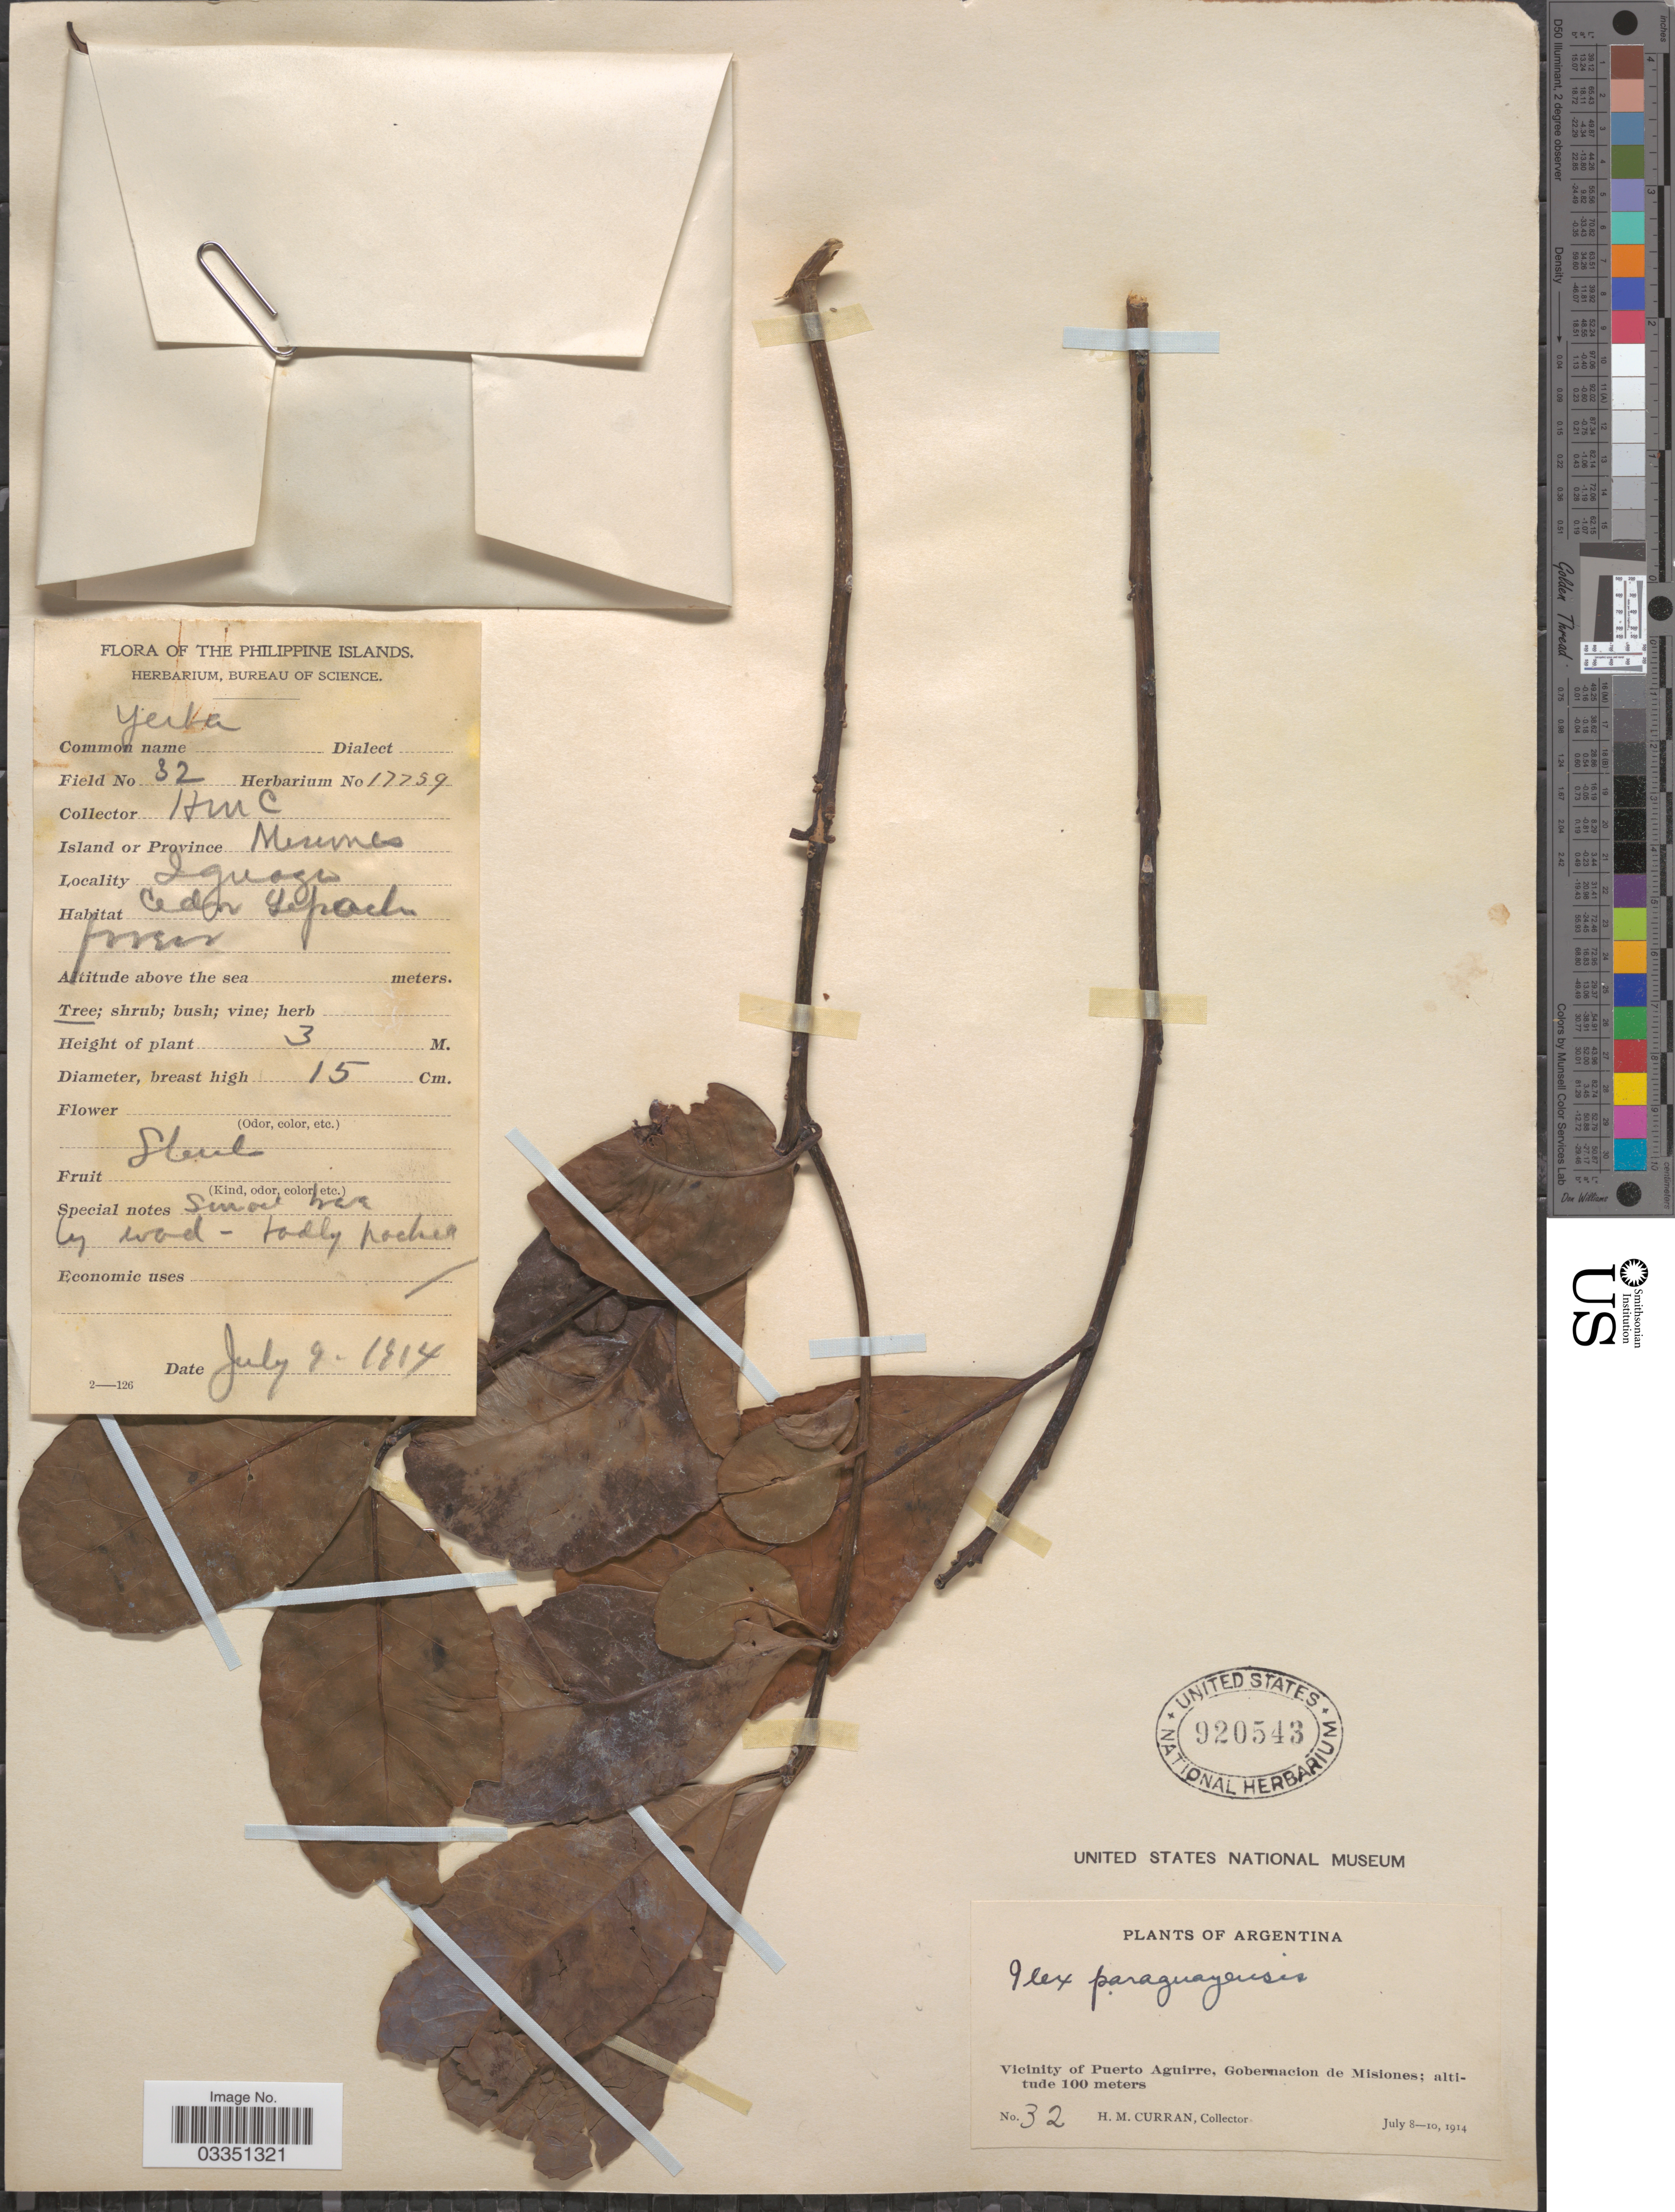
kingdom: Plantae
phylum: Tracheophyta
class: Magnoliopsida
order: Aquifoliales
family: Aquifoliaceae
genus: Ilex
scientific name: Ilex paraguariensis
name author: A. St.-Hil.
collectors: H. M. Curran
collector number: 32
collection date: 1914-07-09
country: Argentina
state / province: Misiones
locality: Island or Province Misiones. Iguazu. Vicinity of Puerto Aguirre, Gobernacion de Misiones.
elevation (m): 100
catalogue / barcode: US 920543